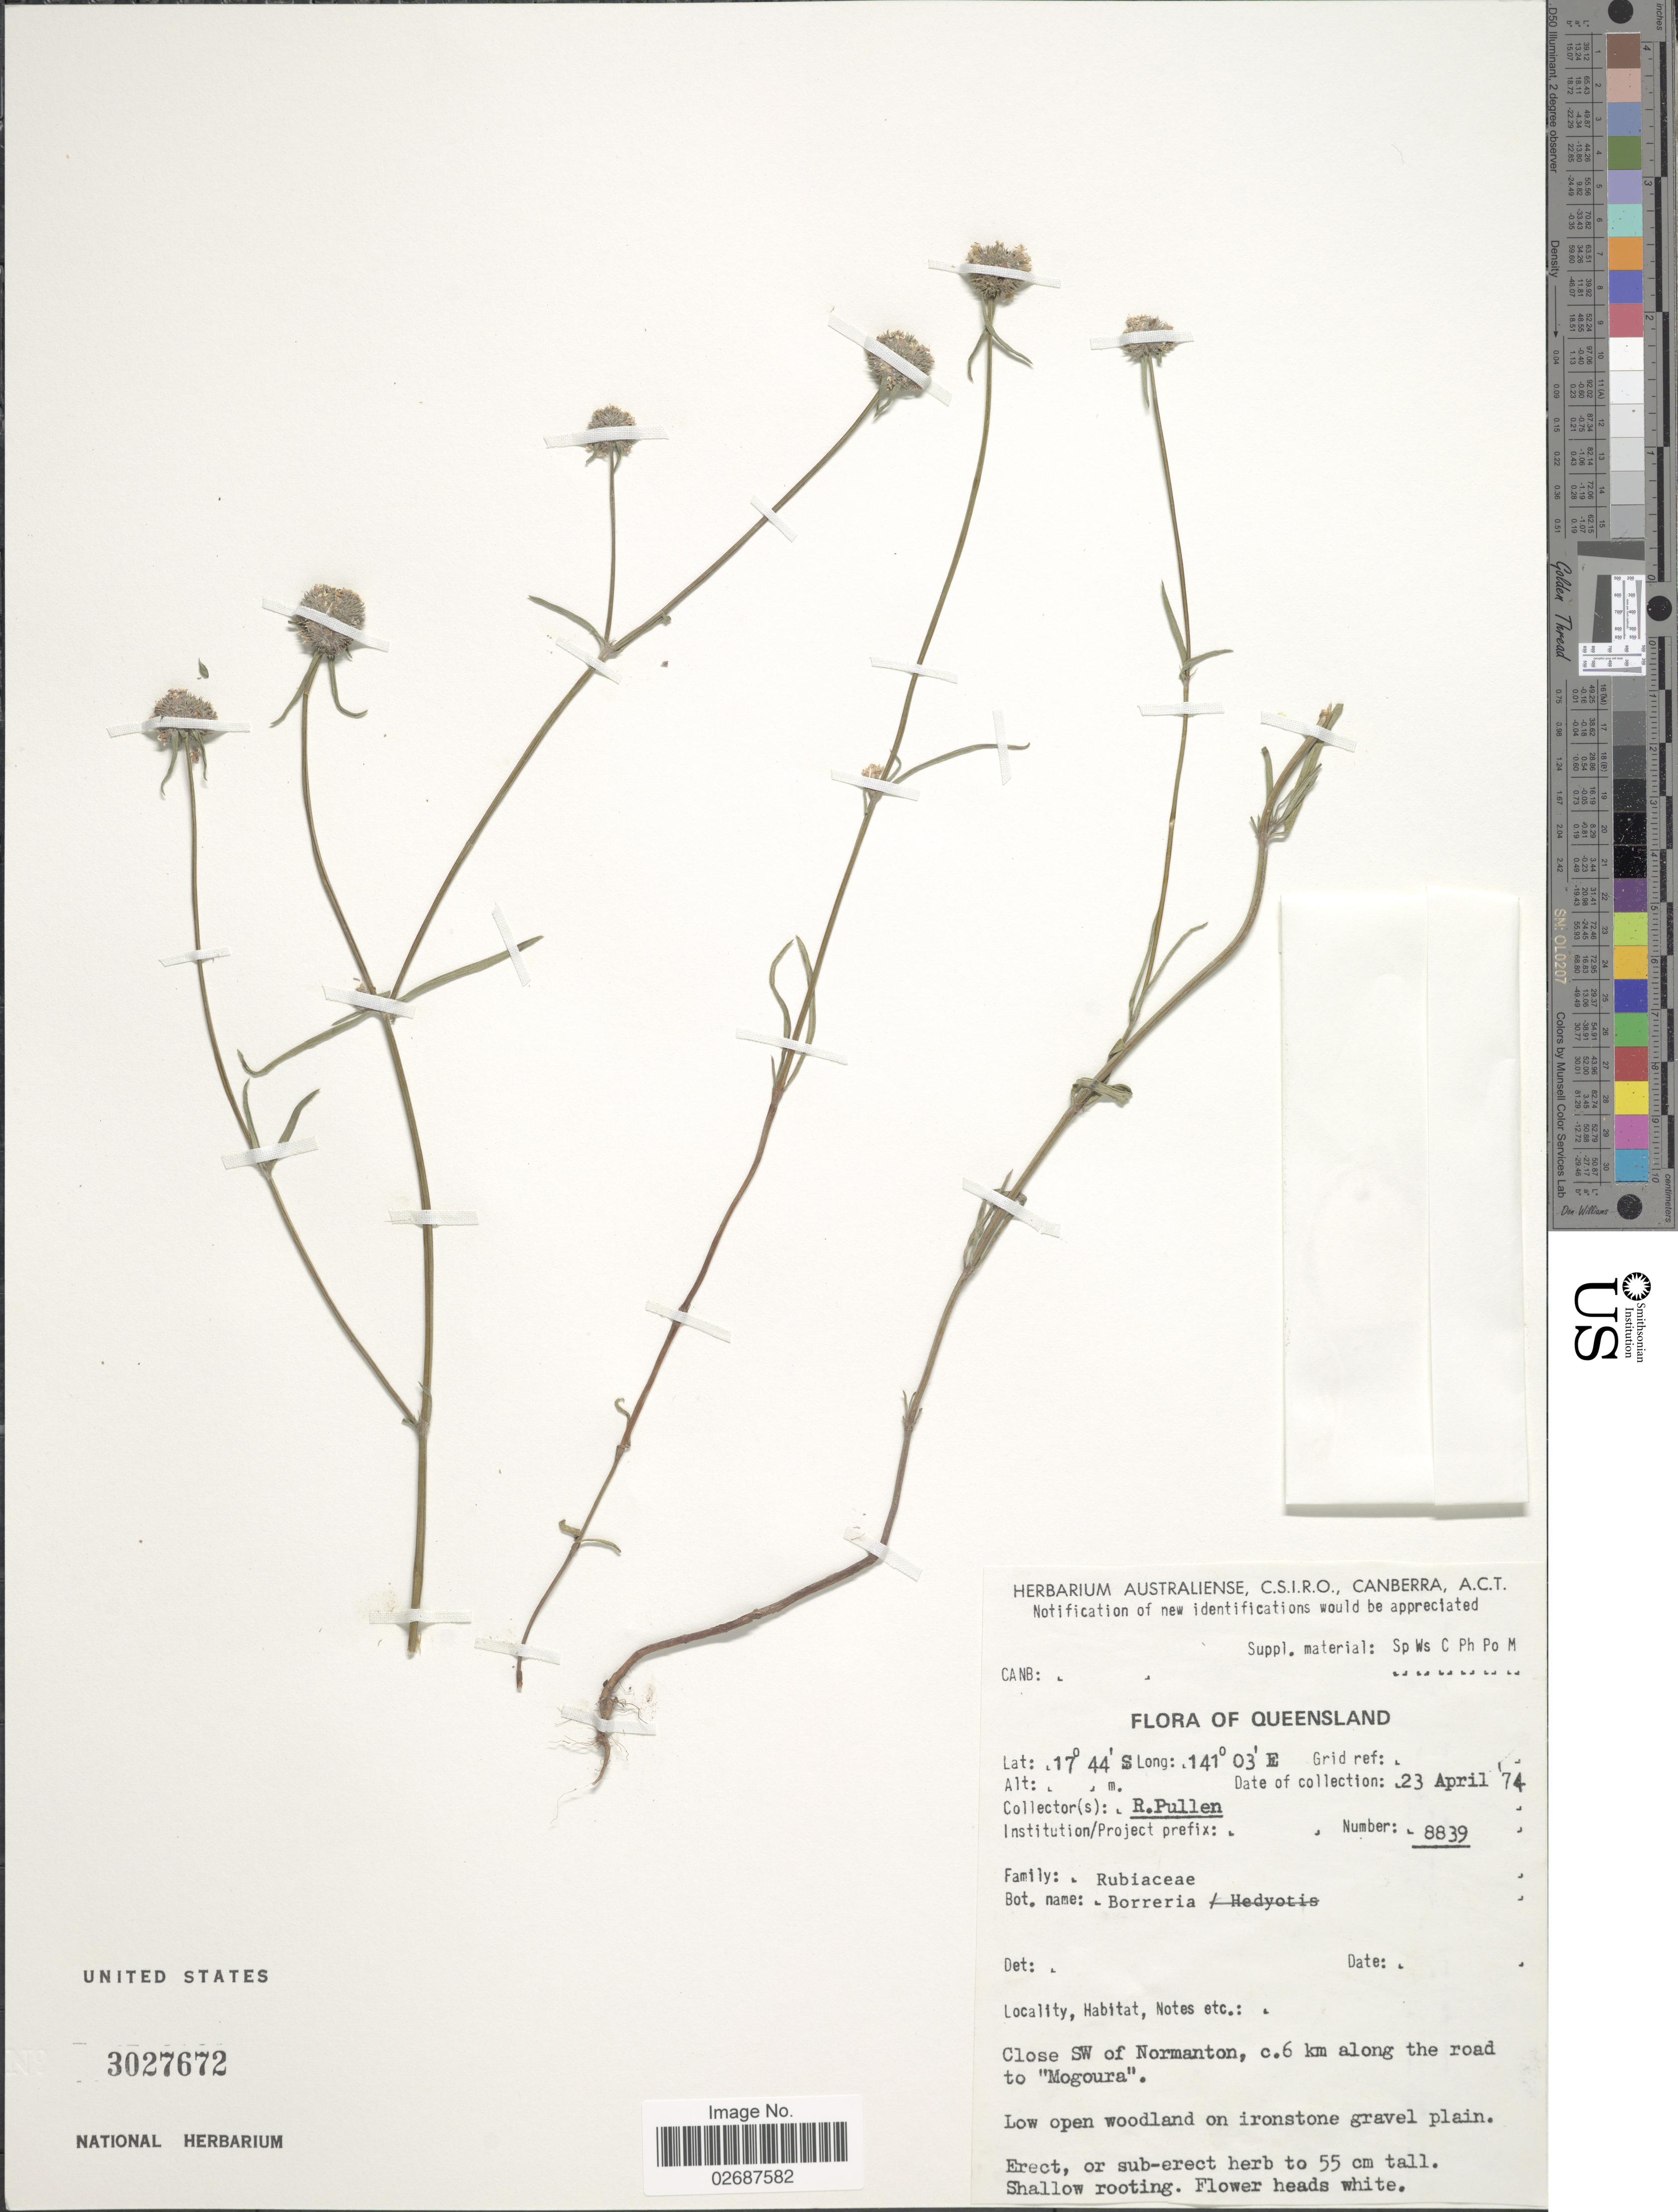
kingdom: Plantae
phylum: Tracheophyta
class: Magnoliopsida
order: Gentianales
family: Rubiaceae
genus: Borreria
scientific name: Borreria sp.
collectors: R. Pullen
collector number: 8339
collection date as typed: Transcribed d/m/y: 23/4/74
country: Australia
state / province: Queensland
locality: Close SW of Normanton, c. 6 km along the road to "Mogoura".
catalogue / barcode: US 3027672